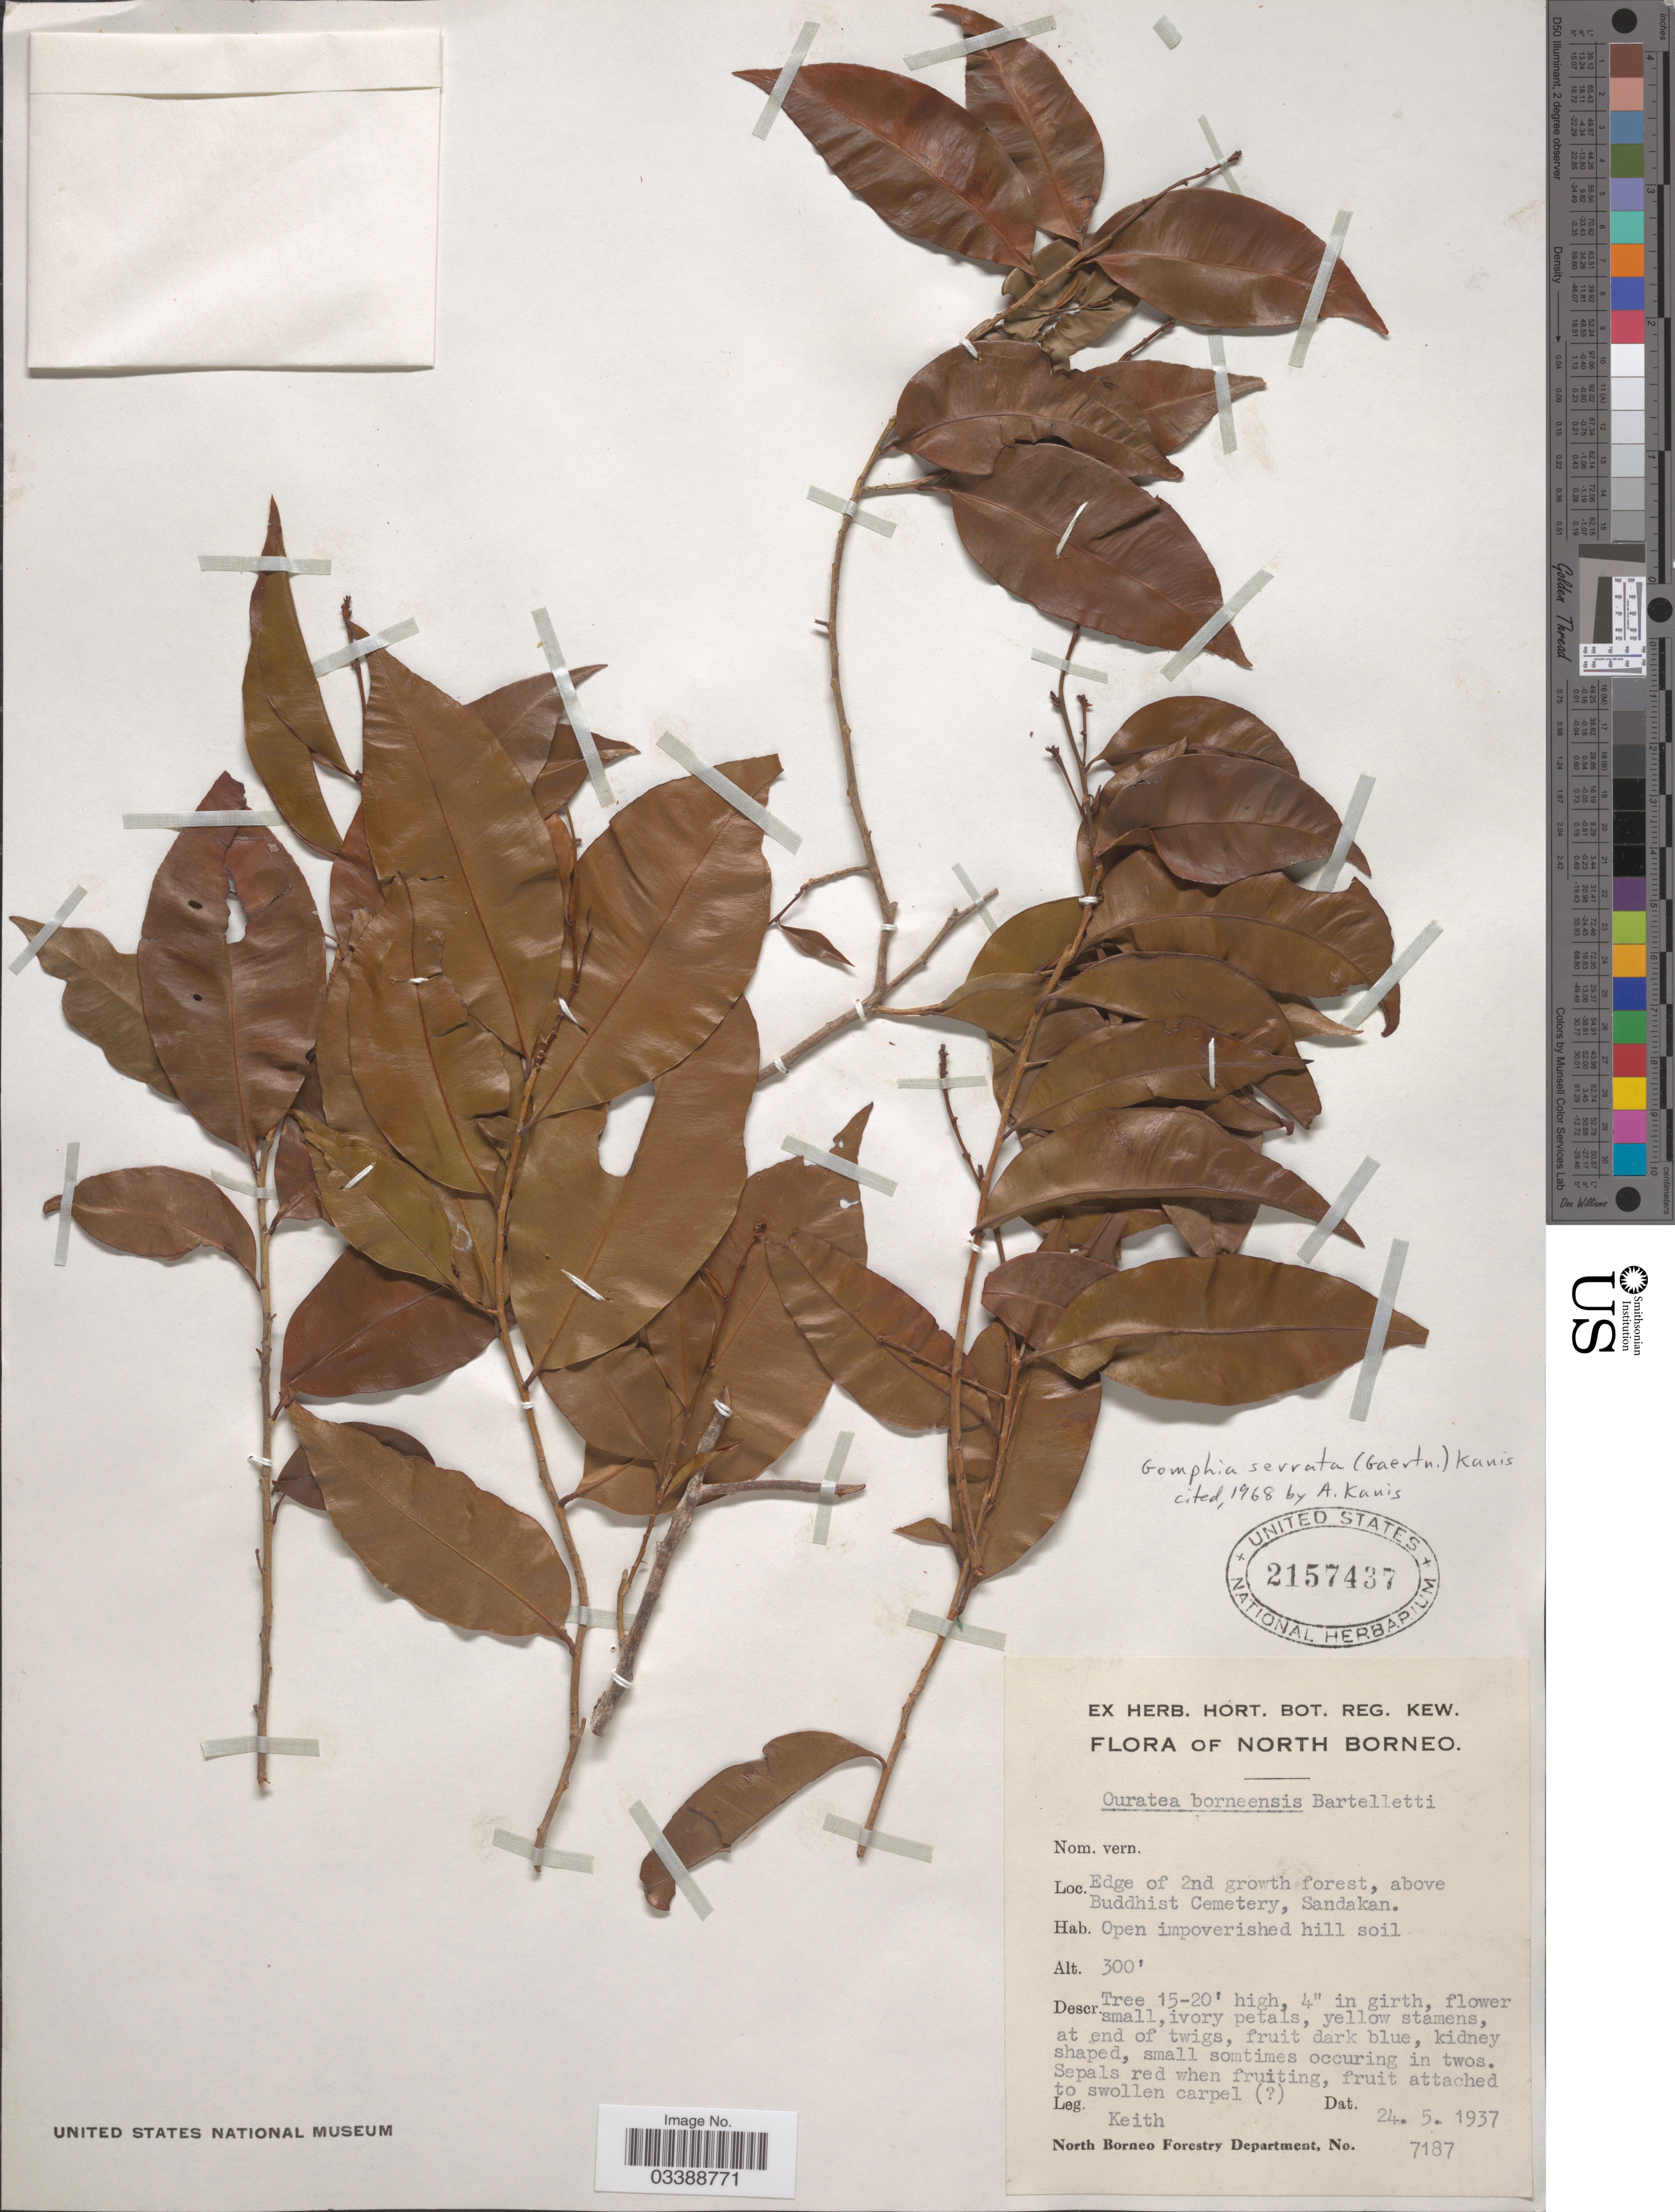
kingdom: Plantae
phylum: Tracheophyta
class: Magnoliopsida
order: Malpighiales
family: Ochnaceae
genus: Campylospermum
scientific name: Campylospermum serratum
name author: (Gaertn.) Bittrich & M.C.E. Amaral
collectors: -. Keith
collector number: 7187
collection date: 1937-05-24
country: Malaysia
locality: North Borneo. Edge of 2nd growth forest, above Buddhist Cemetery, Sandakan.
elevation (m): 91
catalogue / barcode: US 2157437